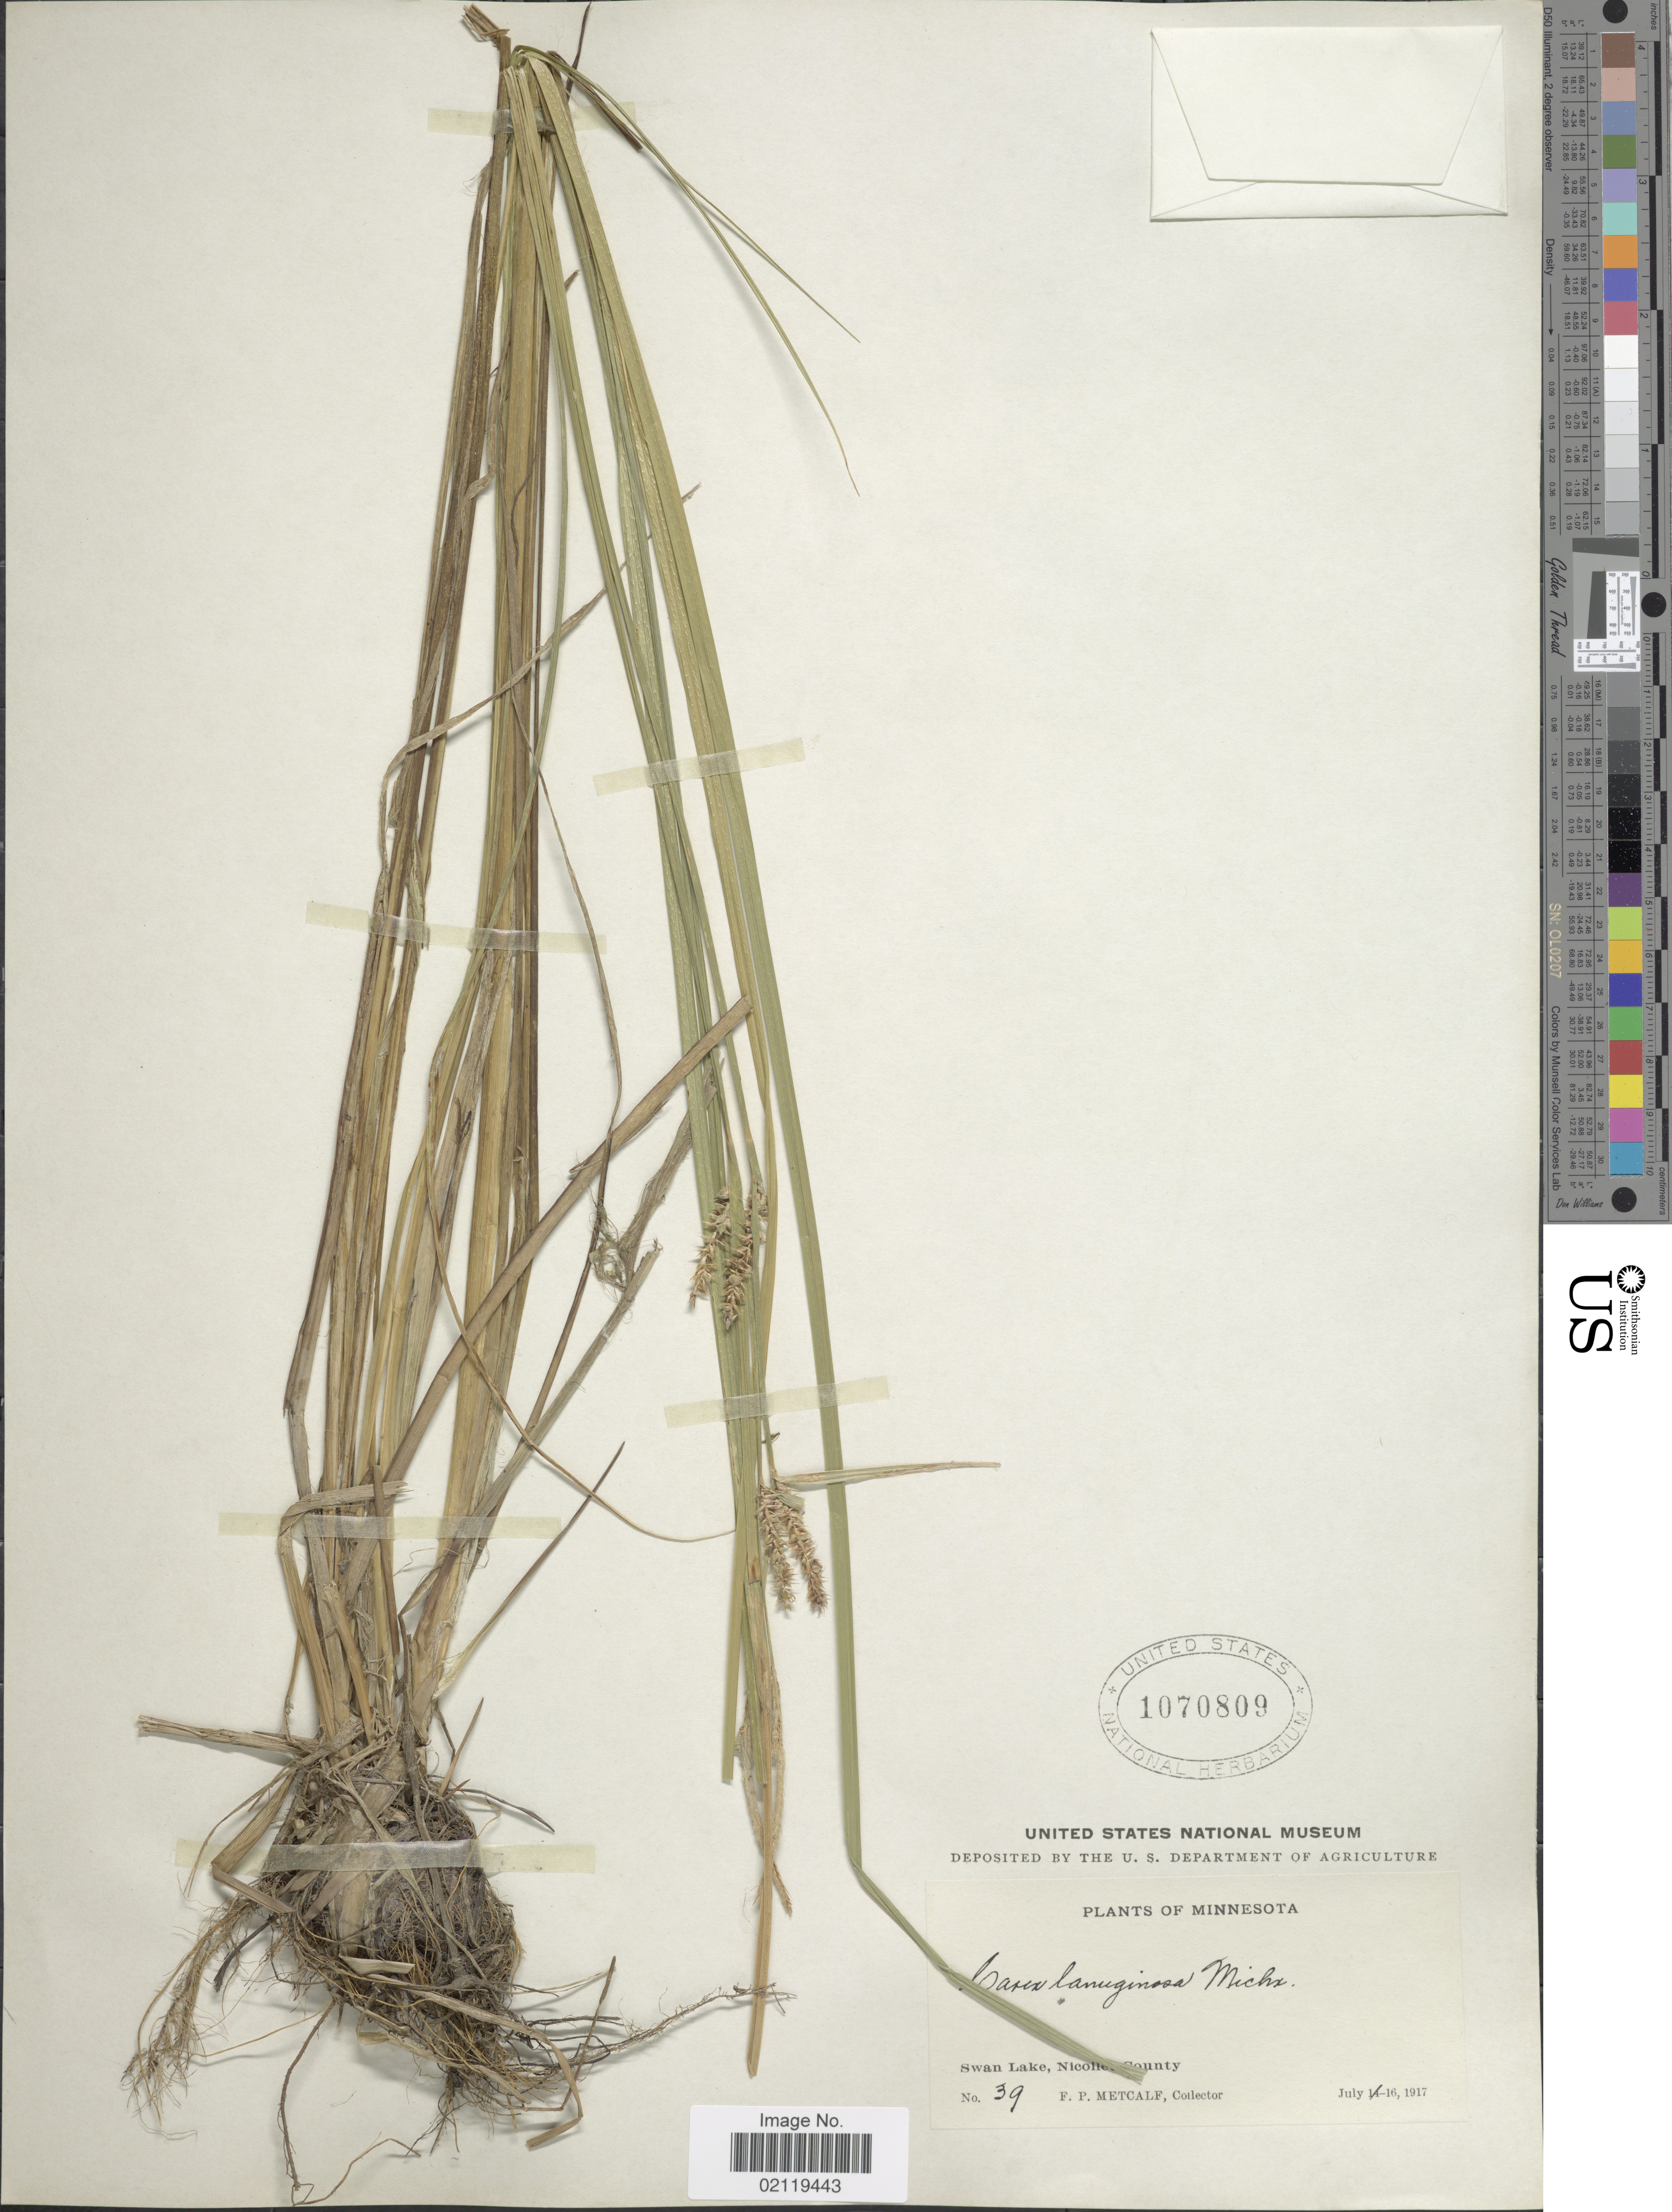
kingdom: Plantae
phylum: Tracheophyta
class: Liliopsida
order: Poales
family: Cyperaceae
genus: Carex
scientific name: Carex pellita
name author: Muhl. ex Willd.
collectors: F. Metcalf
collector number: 39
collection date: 1917-07-16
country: United States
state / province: Minnesota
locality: Swan Lake, Nicollet County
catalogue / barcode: US 1070809